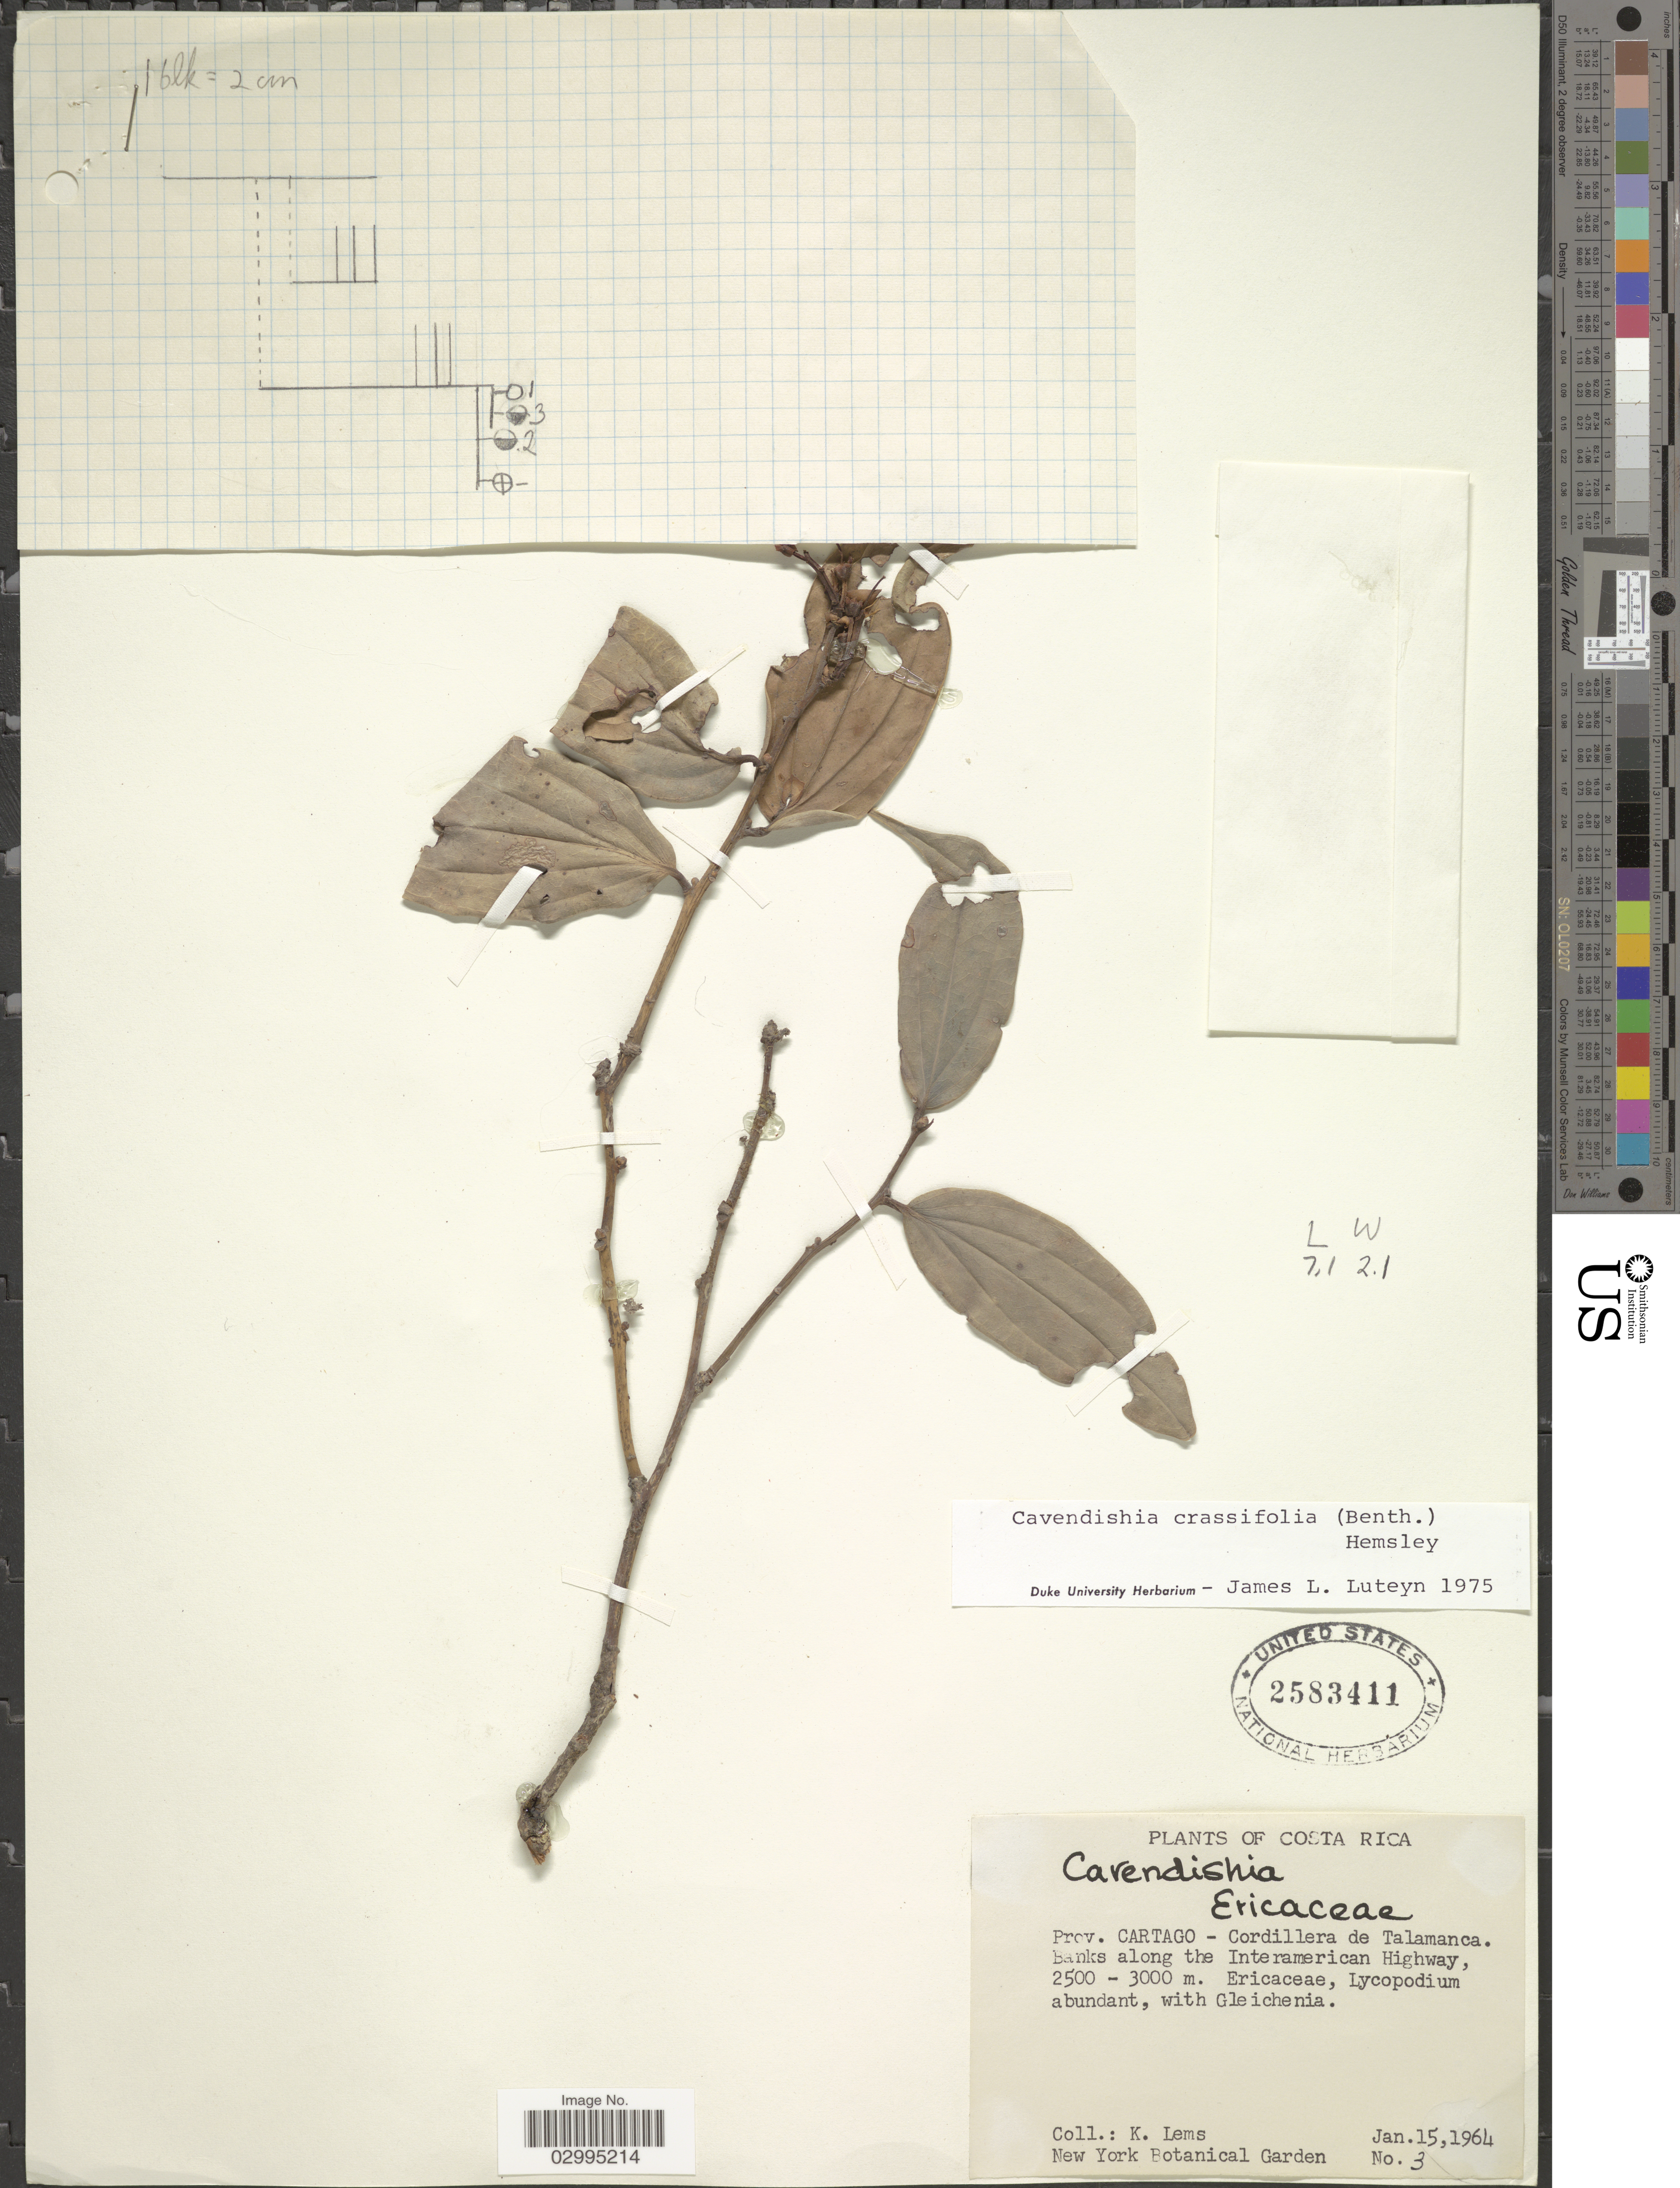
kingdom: Plantae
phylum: Tracheophyta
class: Magnoliopsida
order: Ericales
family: Ericaceae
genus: Cavendishia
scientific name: Cavendishia crassifolia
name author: (Benth.) Hemsl.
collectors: K. Lems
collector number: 3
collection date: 1964-01-15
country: Costa Rica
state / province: Cartago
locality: Cordillera de Talamanca. Banks along the Interamerican Highway.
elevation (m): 2500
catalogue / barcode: US 2583411